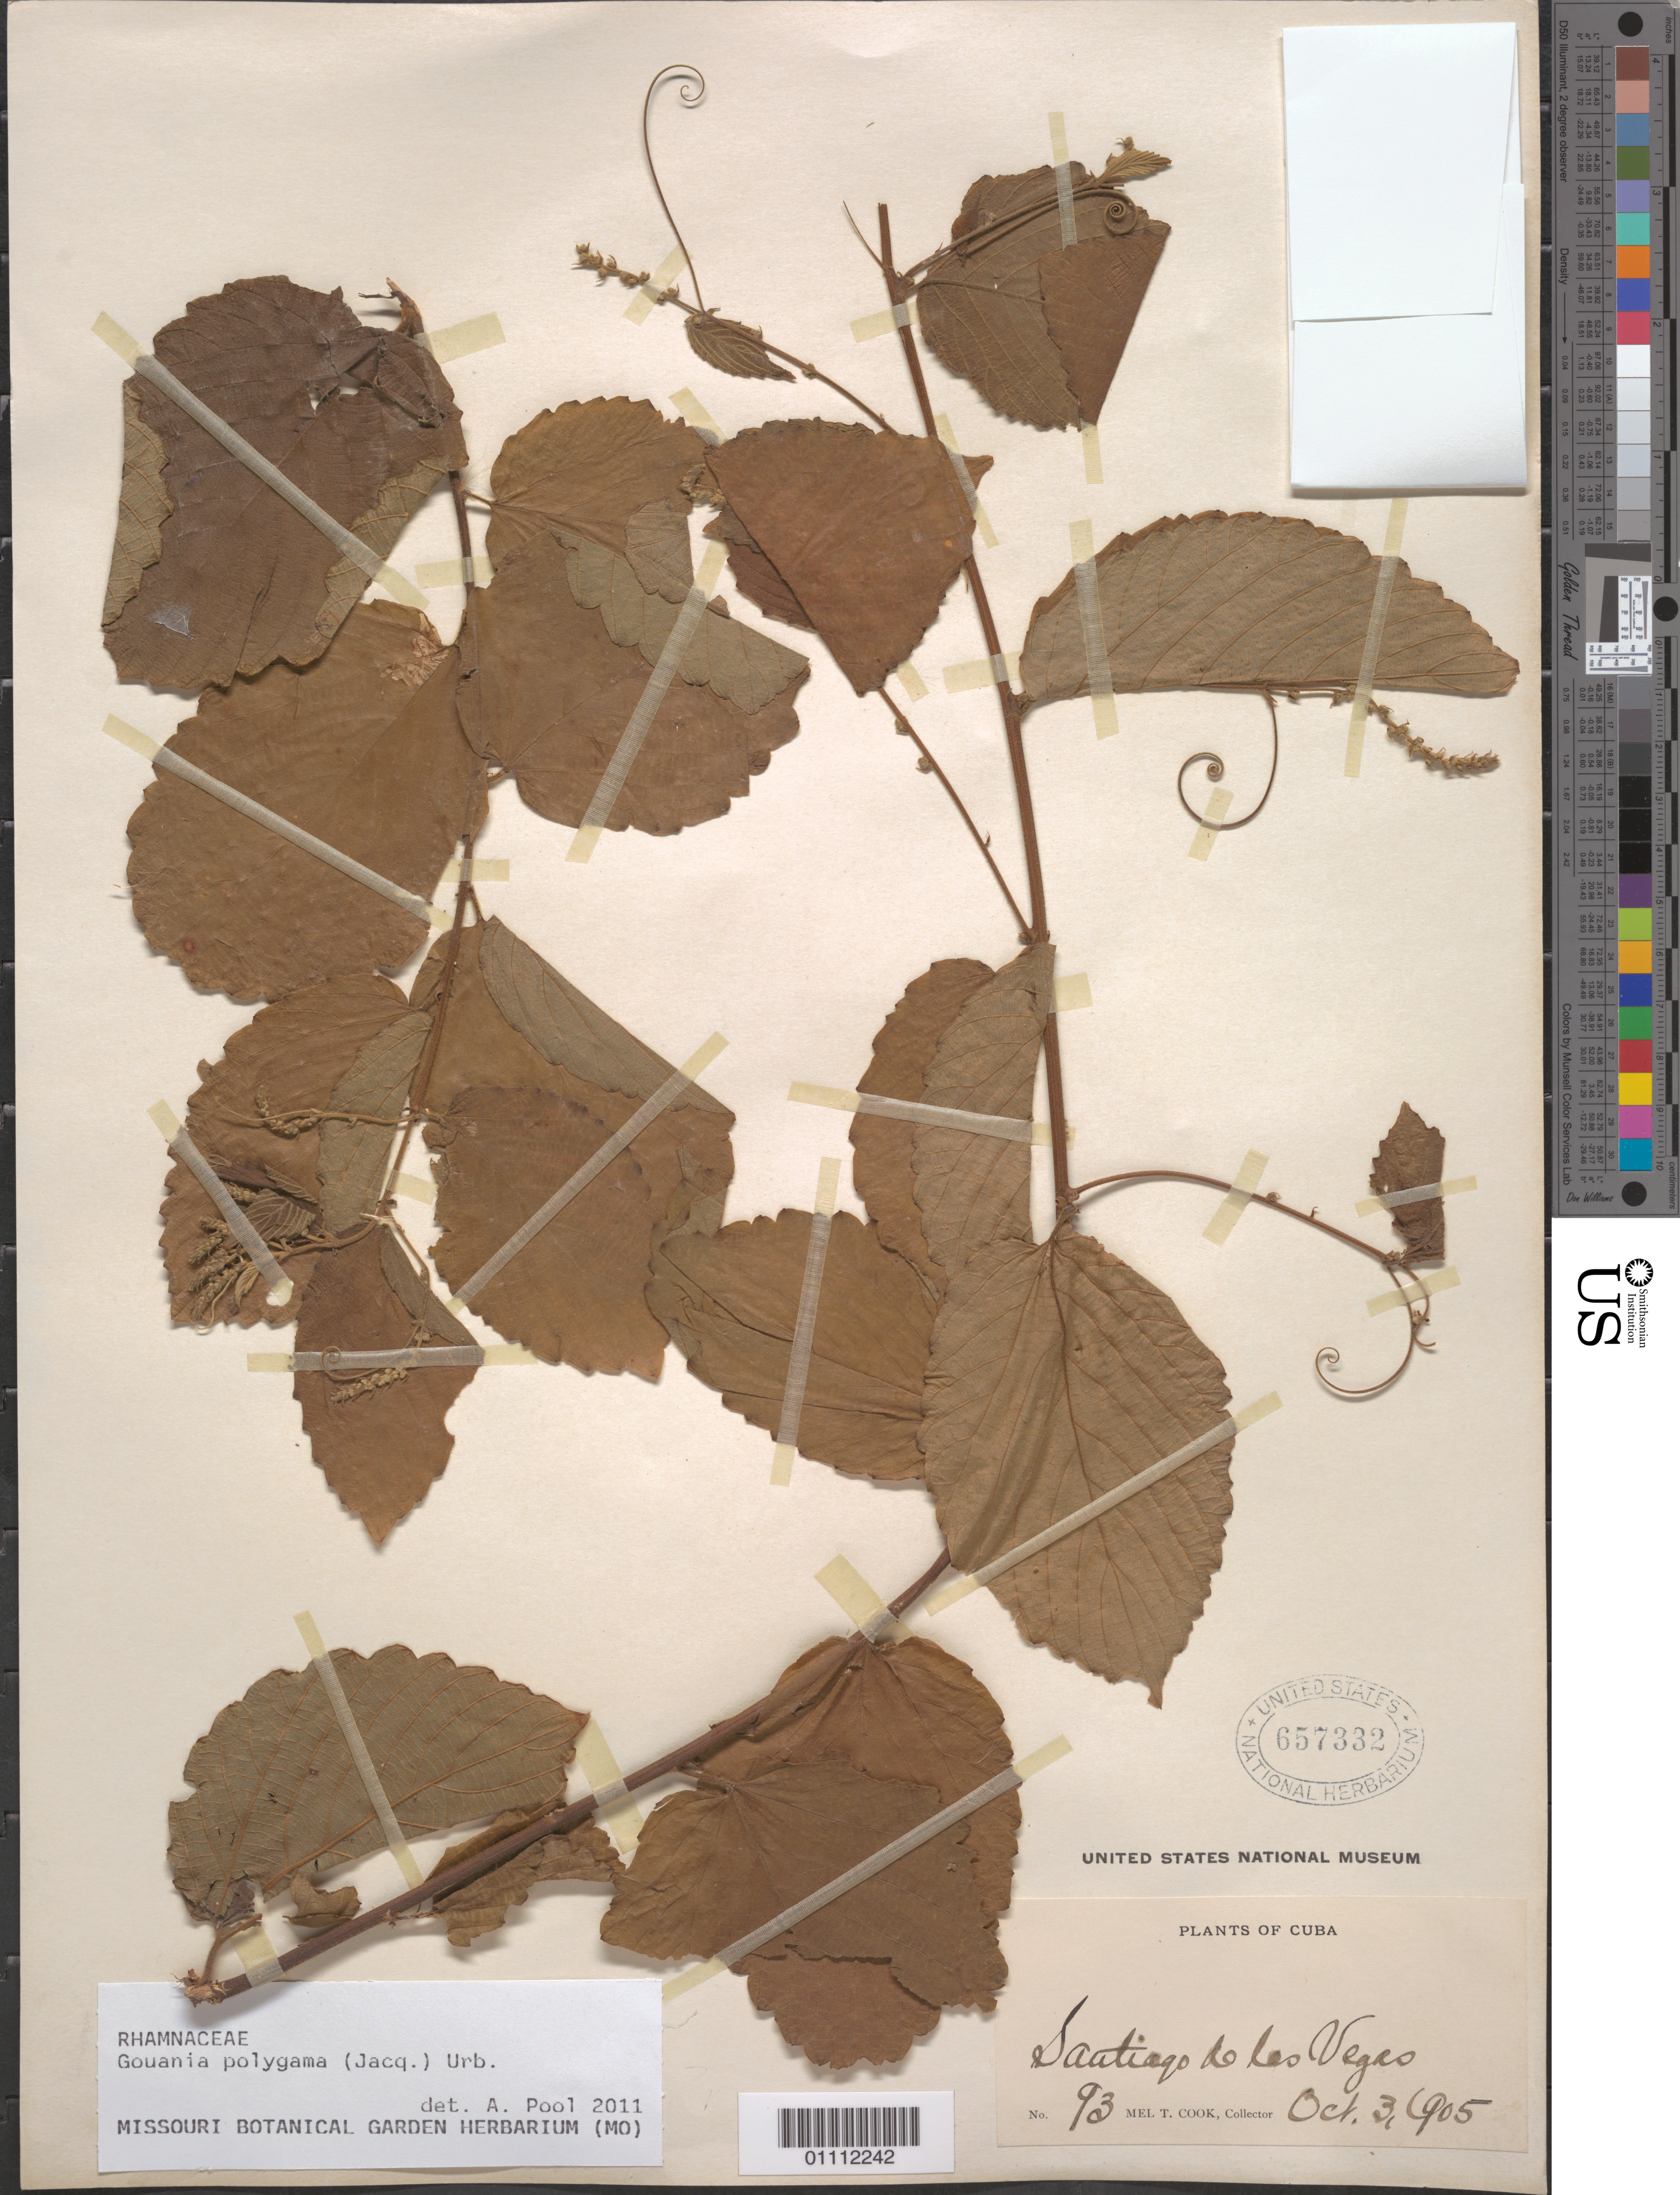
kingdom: Plantae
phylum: Tracheophyta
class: Magnoliopsida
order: Rosales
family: Rhamnaceae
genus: Gouania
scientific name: Gouania polygama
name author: (Jacq.) Urb.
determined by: Pool, A., (MO), Missouri Botanical Garden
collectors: M. T. Cook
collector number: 93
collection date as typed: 03 Oct 1905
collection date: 1905-10-03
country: Cuba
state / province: La Habana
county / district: Municipio Boyeros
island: Cuba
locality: Santiago de las Vegas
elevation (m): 97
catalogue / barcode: US 657332